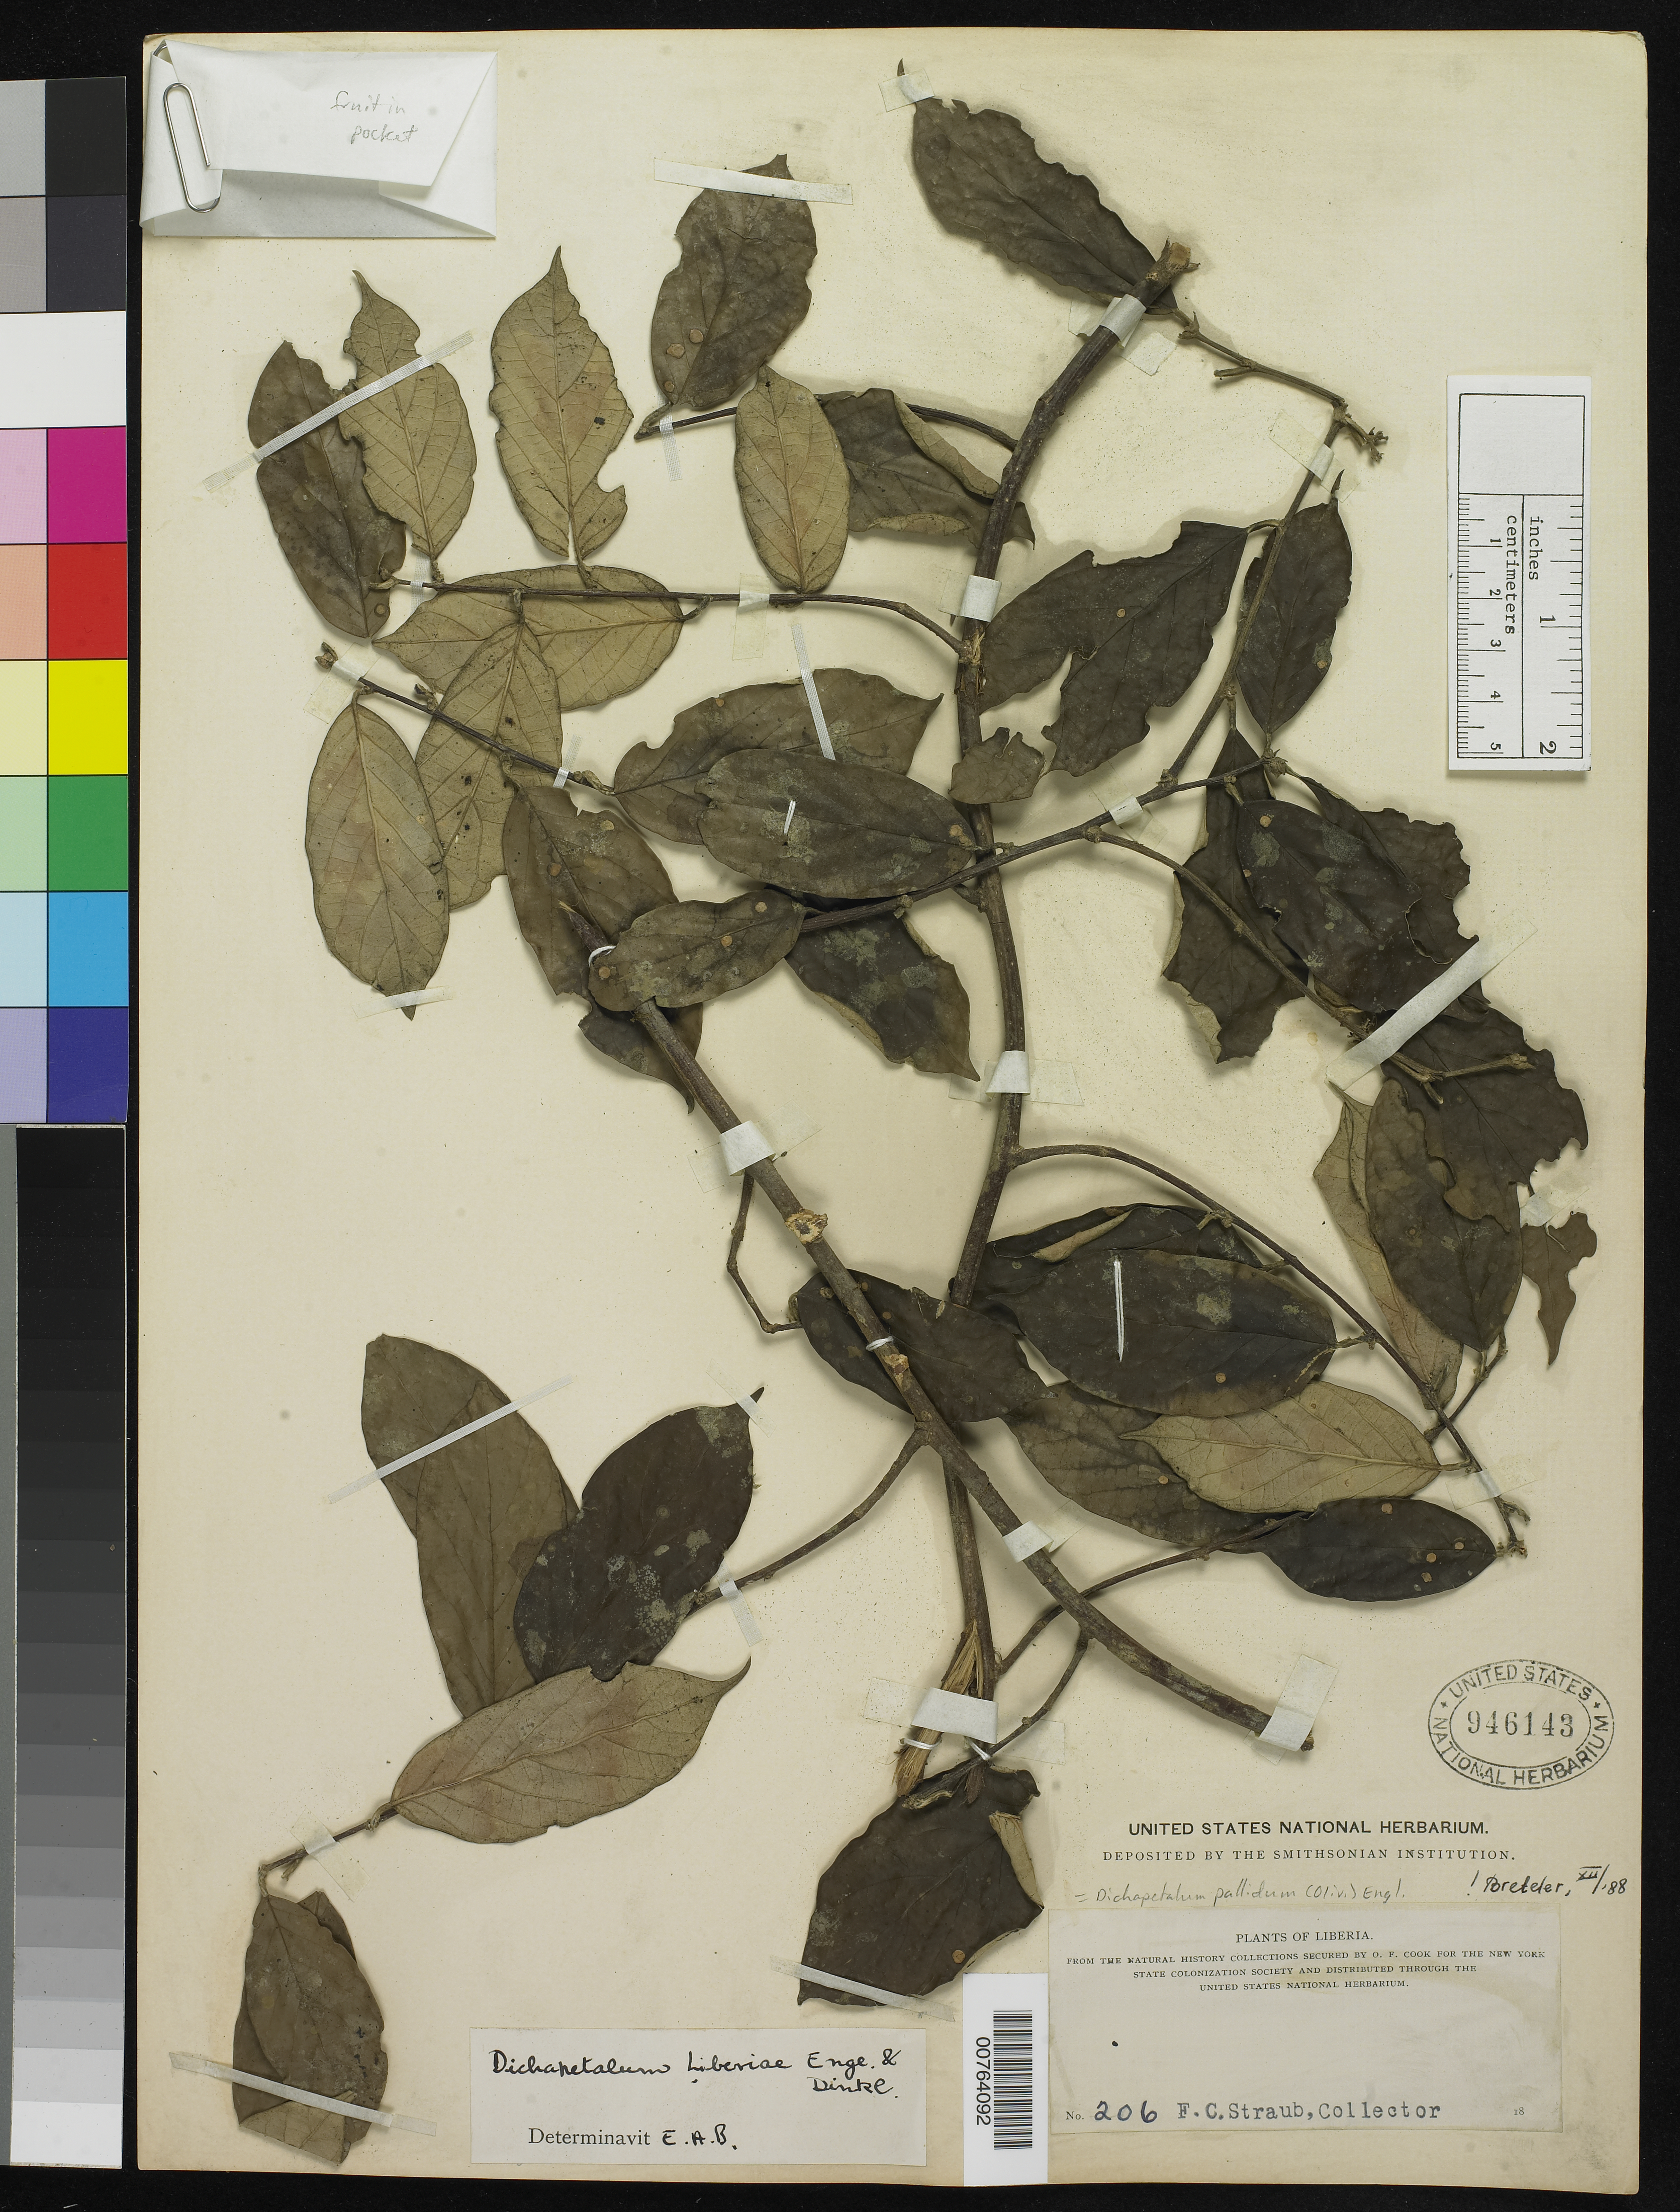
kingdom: Plantae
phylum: Tracheophyta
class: Magnoliopsida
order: Malpighiales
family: Dichapetalaceae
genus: Dichapetalum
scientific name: Dichapetalum pallidum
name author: (Oliv.) Engl.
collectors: F. Straub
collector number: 206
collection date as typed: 18--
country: Liberia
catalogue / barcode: US 946143